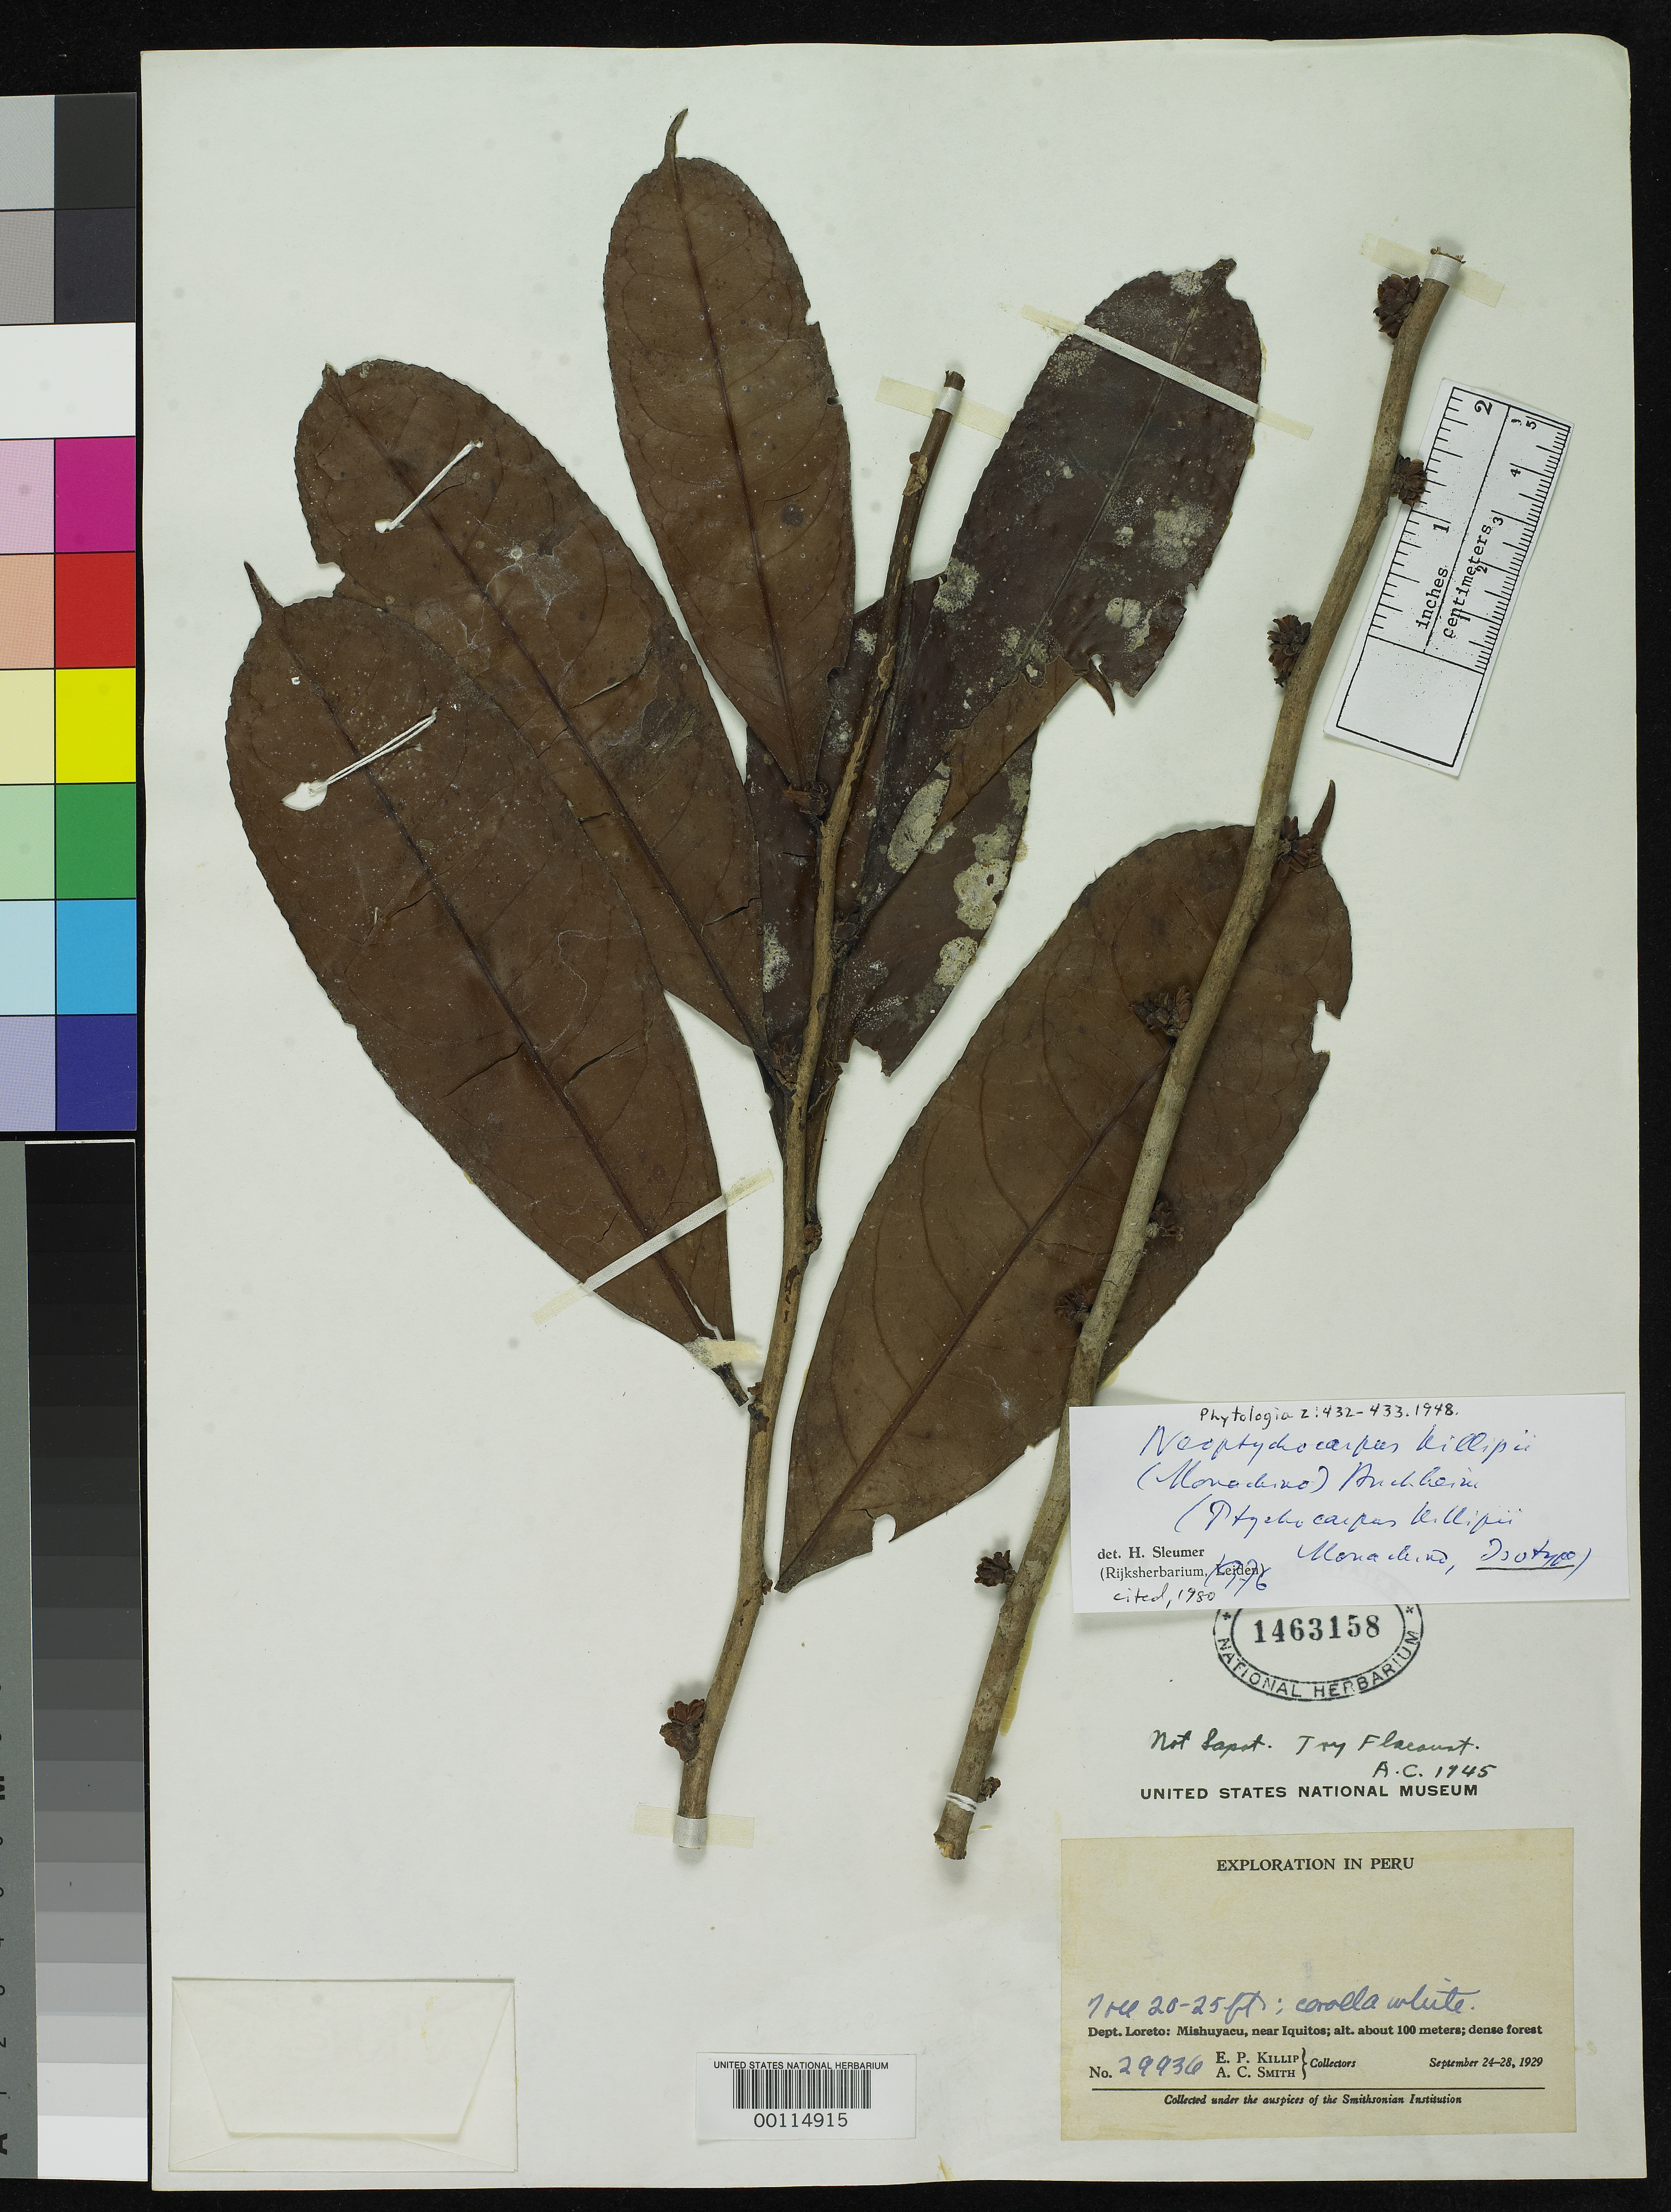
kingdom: Plantae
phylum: Tracheophyta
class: Magnoliopsida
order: Malpighiales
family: Salicaceae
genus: Ptychocarpus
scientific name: Ptychocarpus killipii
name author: Monach.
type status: Isotype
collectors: E. P. Killip & A. C. Smith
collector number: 29936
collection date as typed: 24 Sep 1929 to 28 Sep 1929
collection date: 1929-09-24/1929-09-28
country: Peru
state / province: Loreto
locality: Mishuyacu, near Iquitos.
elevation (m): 100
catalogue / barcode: US 1463158